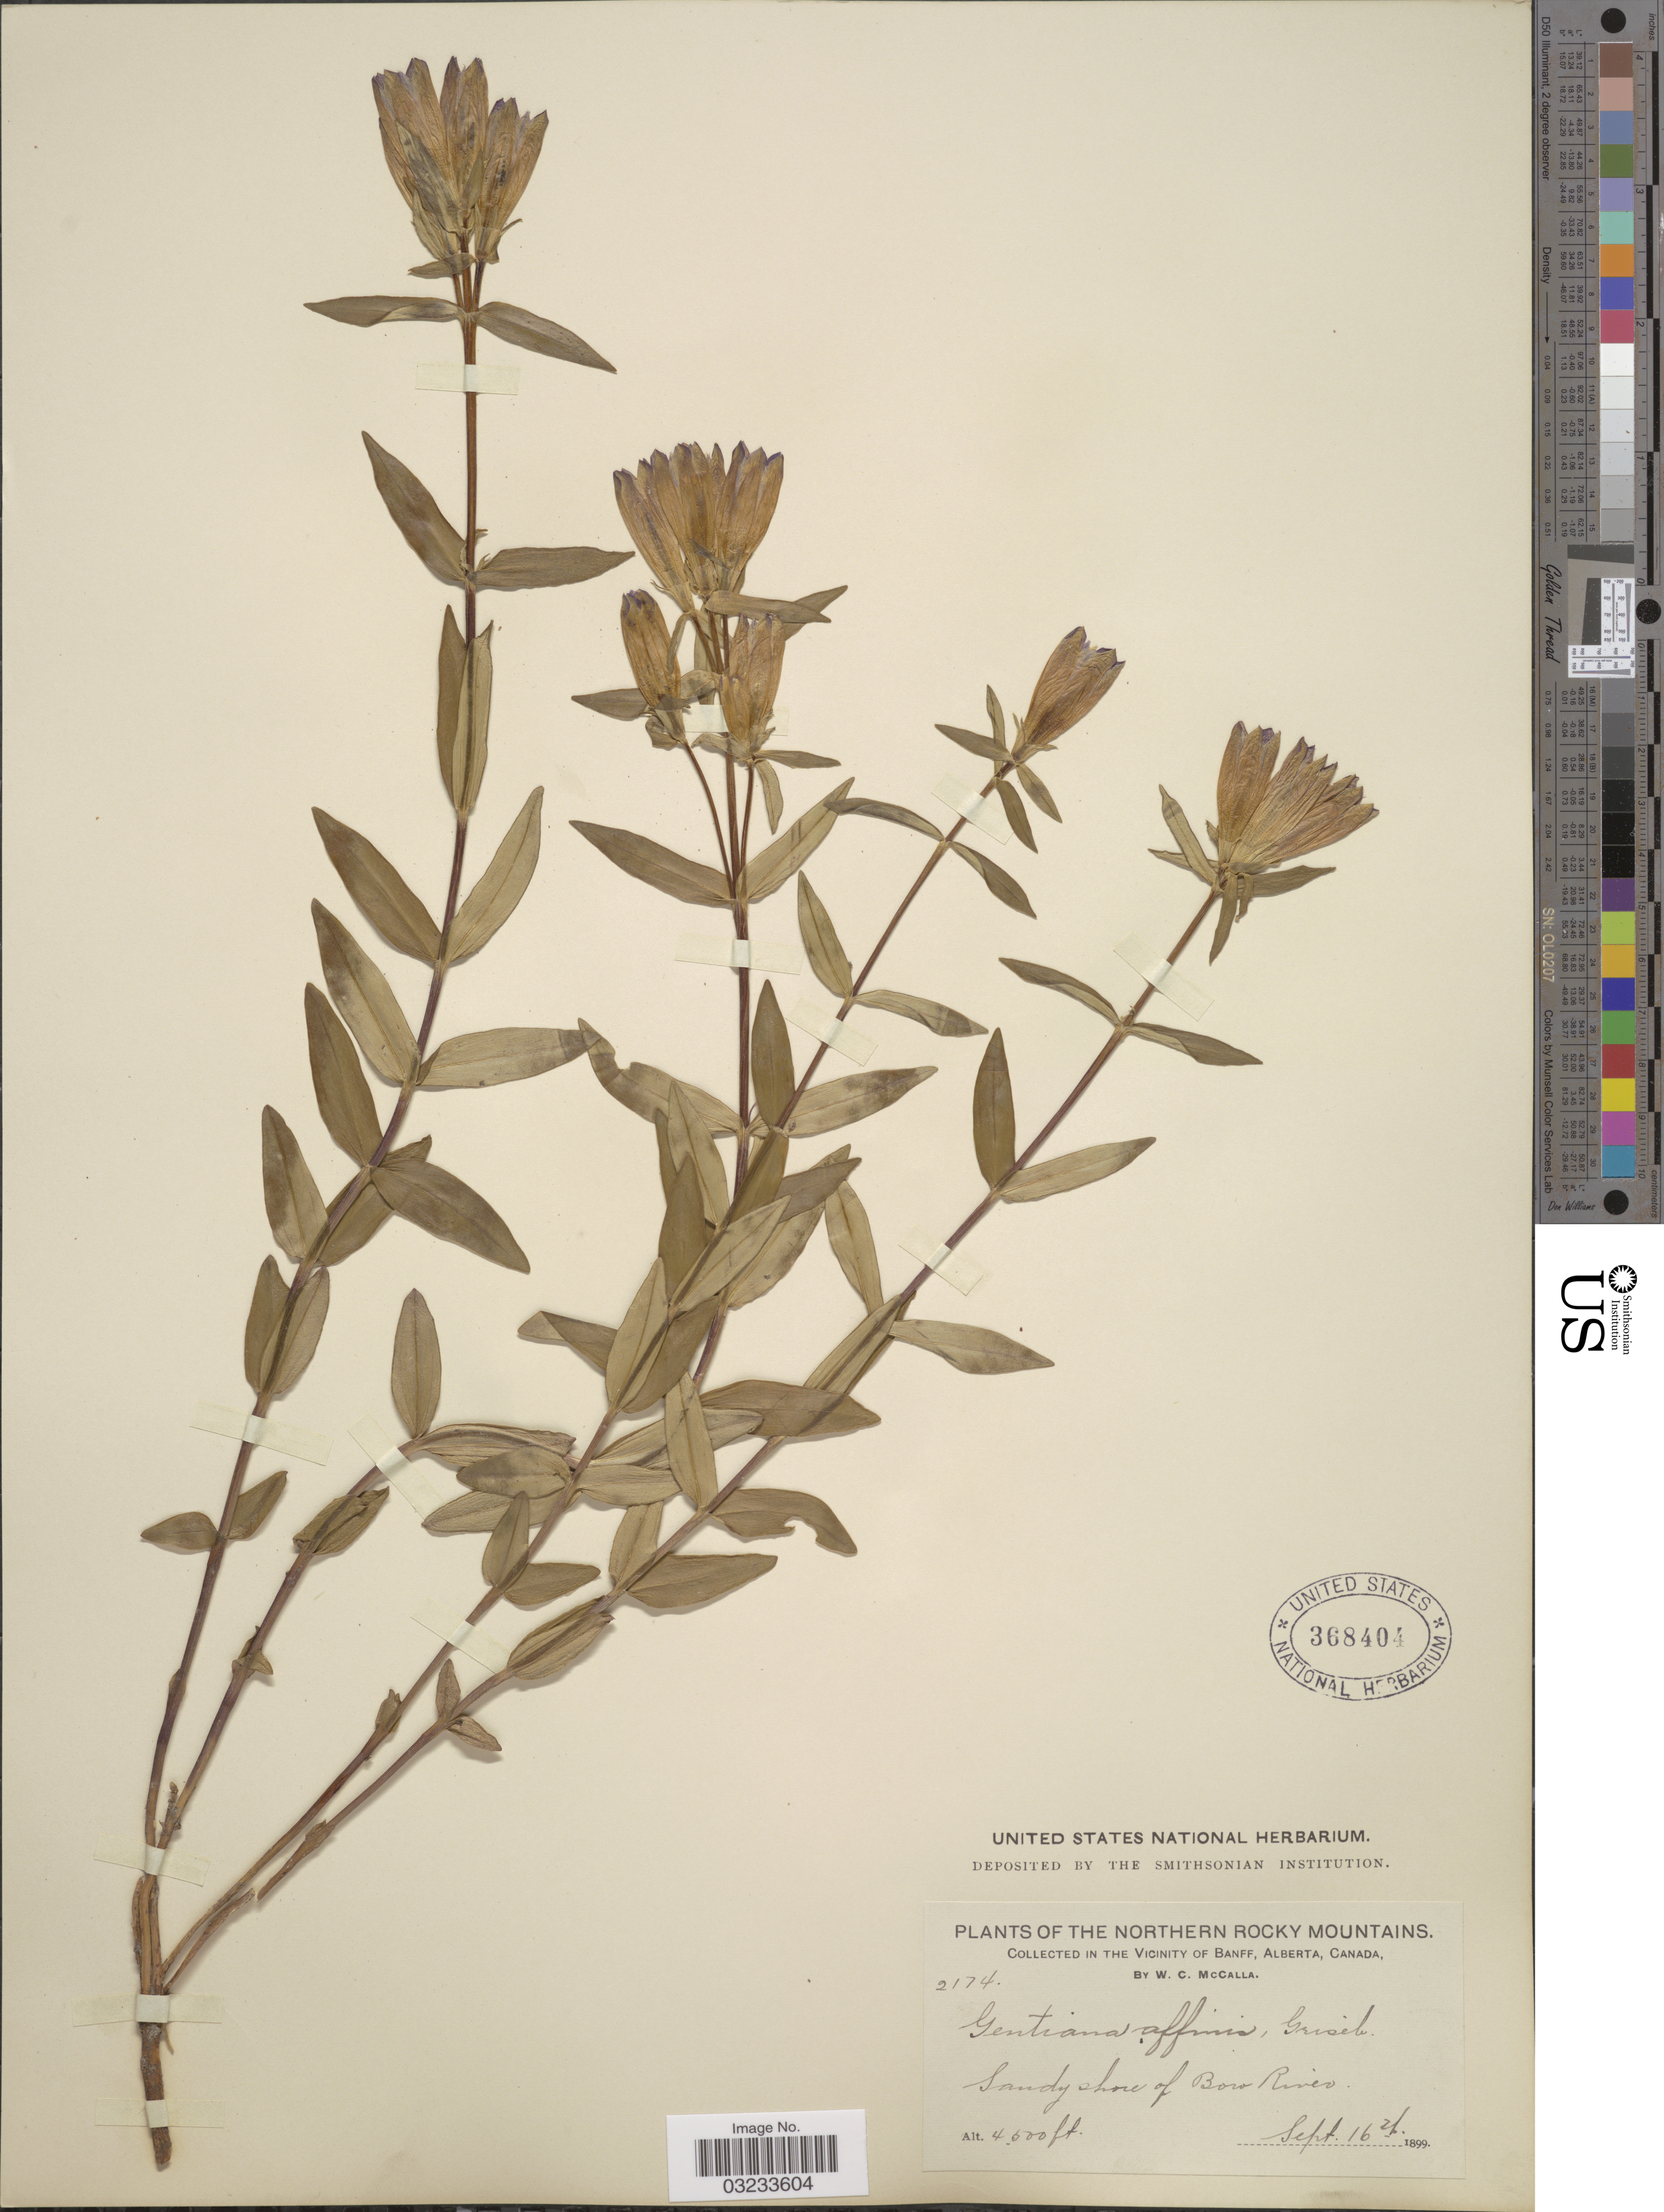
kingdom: Plantae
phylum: Tracheophyta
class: Magnoliopsida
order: Gentianales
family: Gentianaceae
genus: Gentiana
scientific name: Gentiana affinis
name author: Griseb.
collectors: W. McCalla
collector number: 2174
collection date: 1899-09-16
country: Canada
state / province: Alberta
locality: Northern Rocky Mountains. In the Vicinity of Banff. Sandy shore of Bow River.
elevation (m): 1372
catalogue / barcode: US 368404